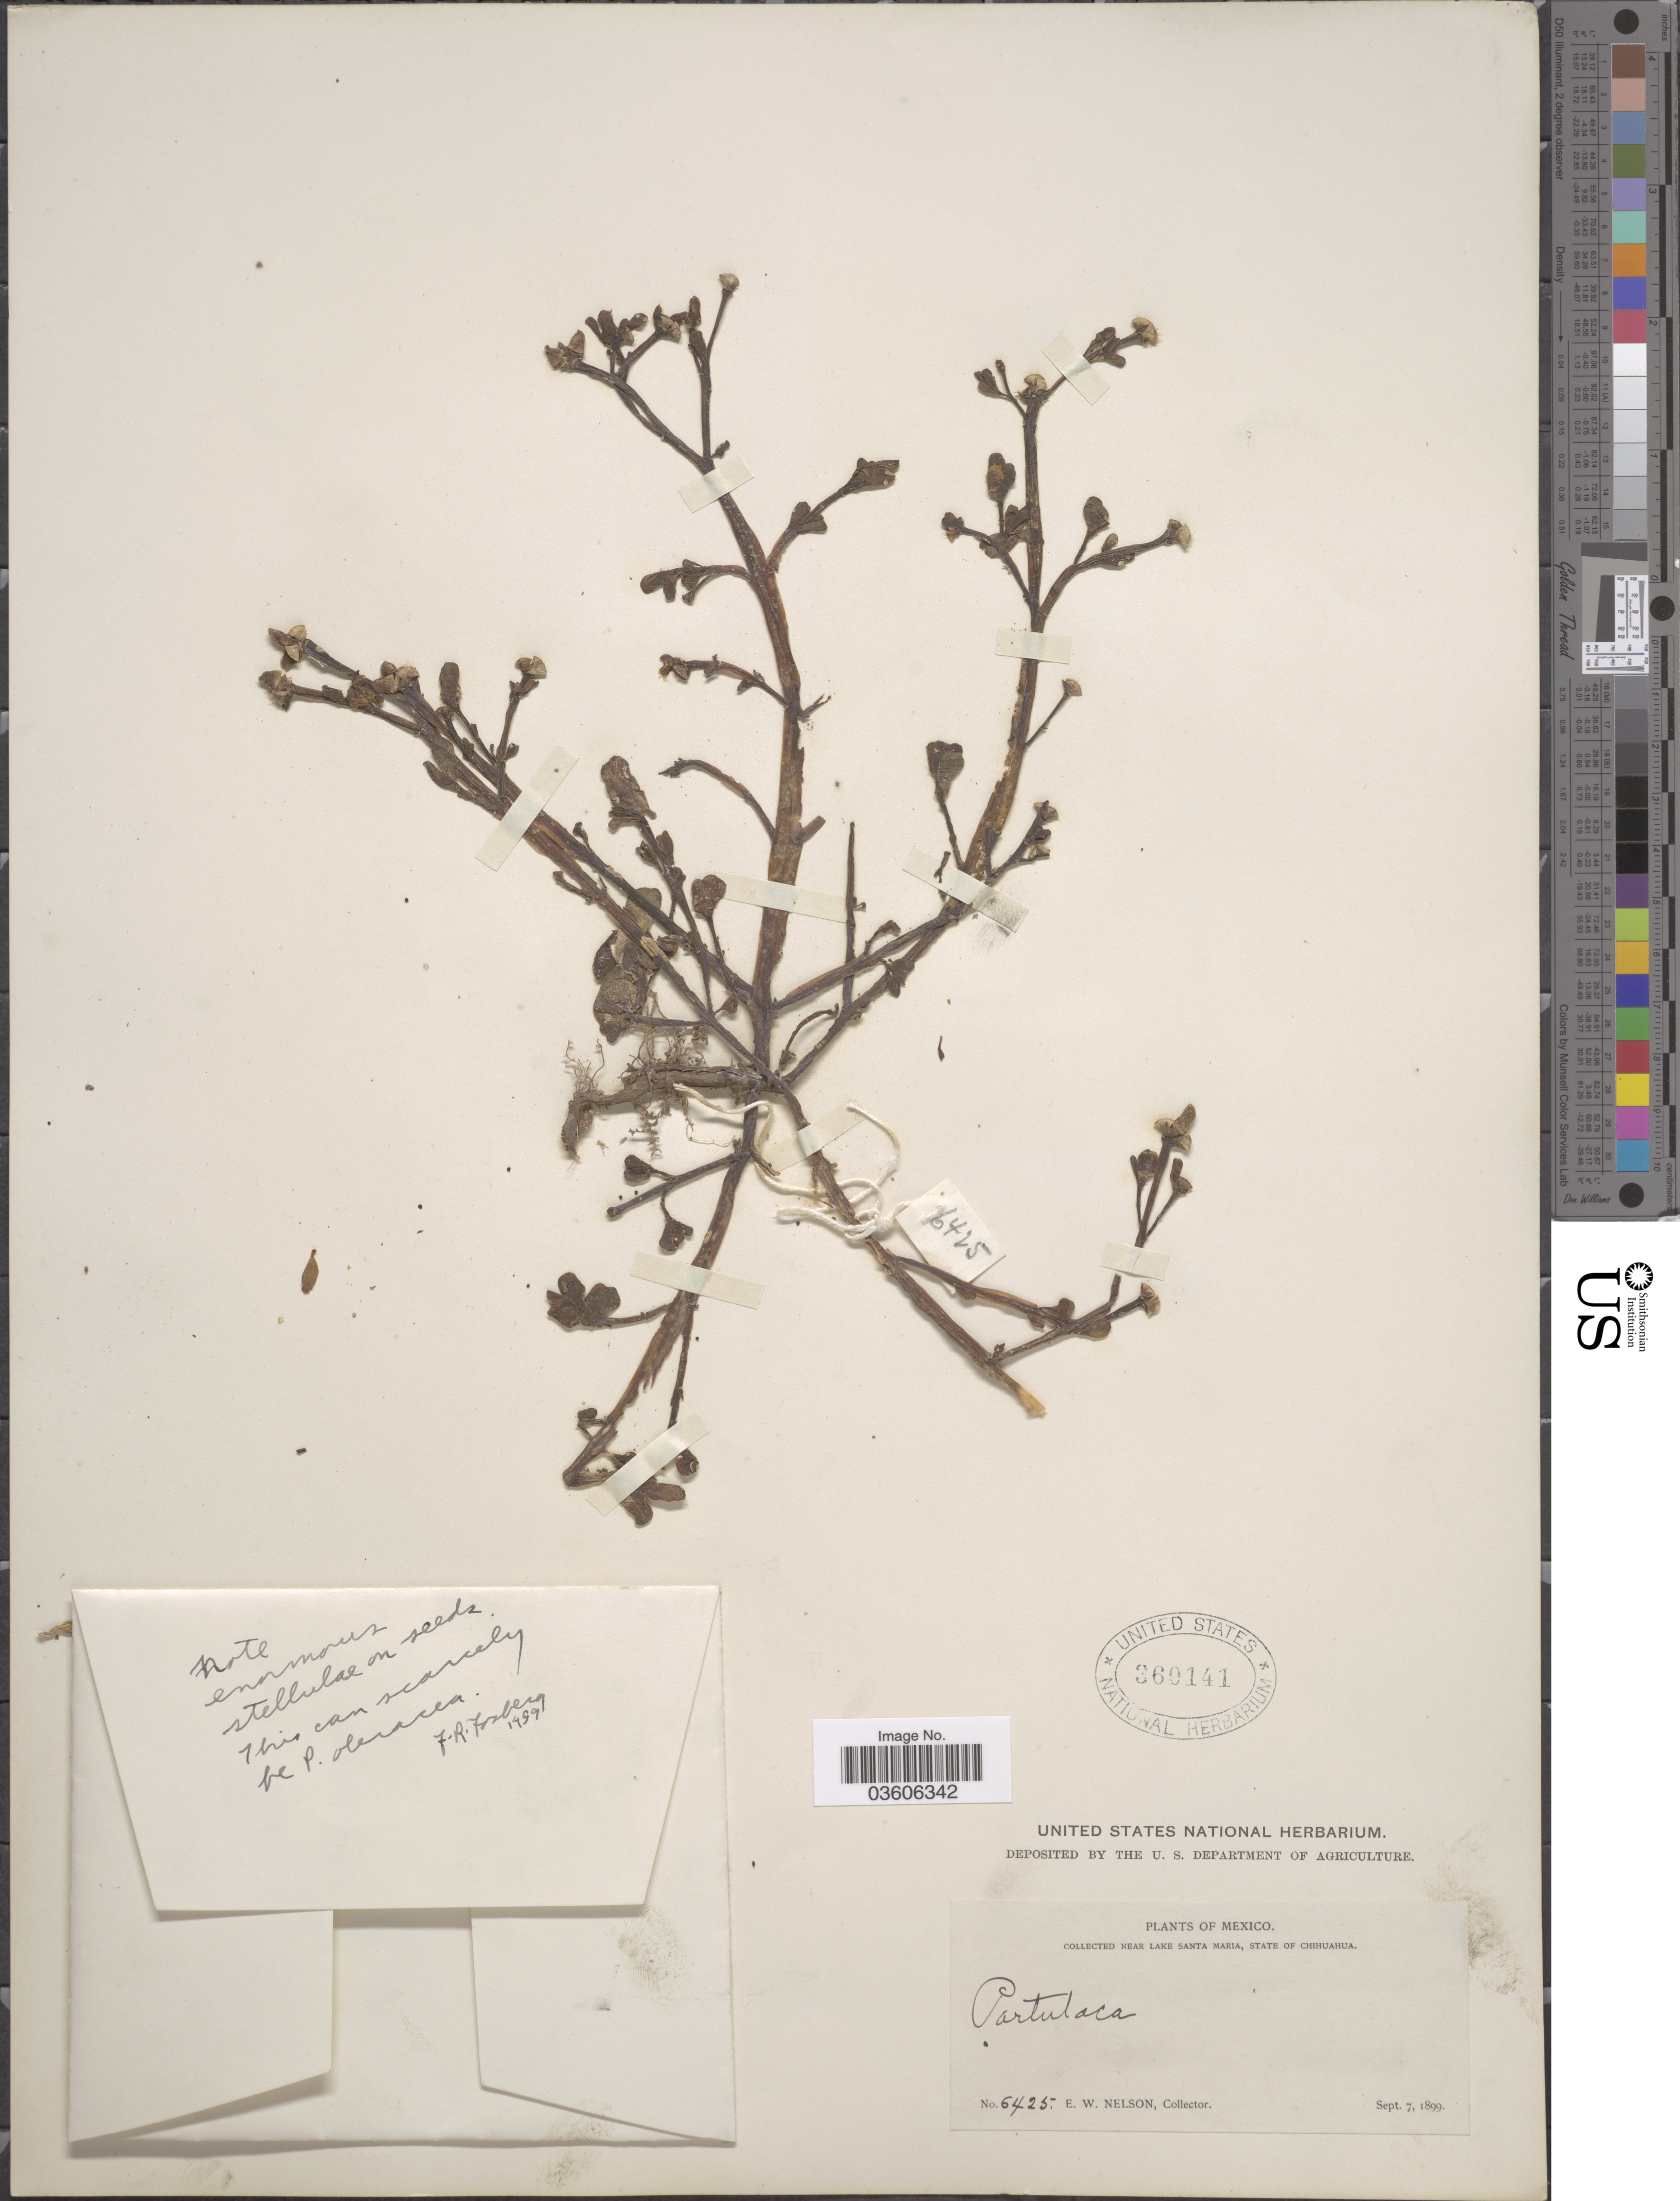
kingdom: Plantae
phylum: Tracheophyta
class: Magnoliopsida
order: Caryophyllales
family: Portulacaceae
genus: Portulaca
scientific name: Portulaca oleracea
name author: L.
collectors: E. W. Nelson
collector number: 6425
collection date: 1899-09-07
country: Mexico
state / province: Chihuahua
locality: Near Lake Santa Maria.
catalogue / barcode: US 360141